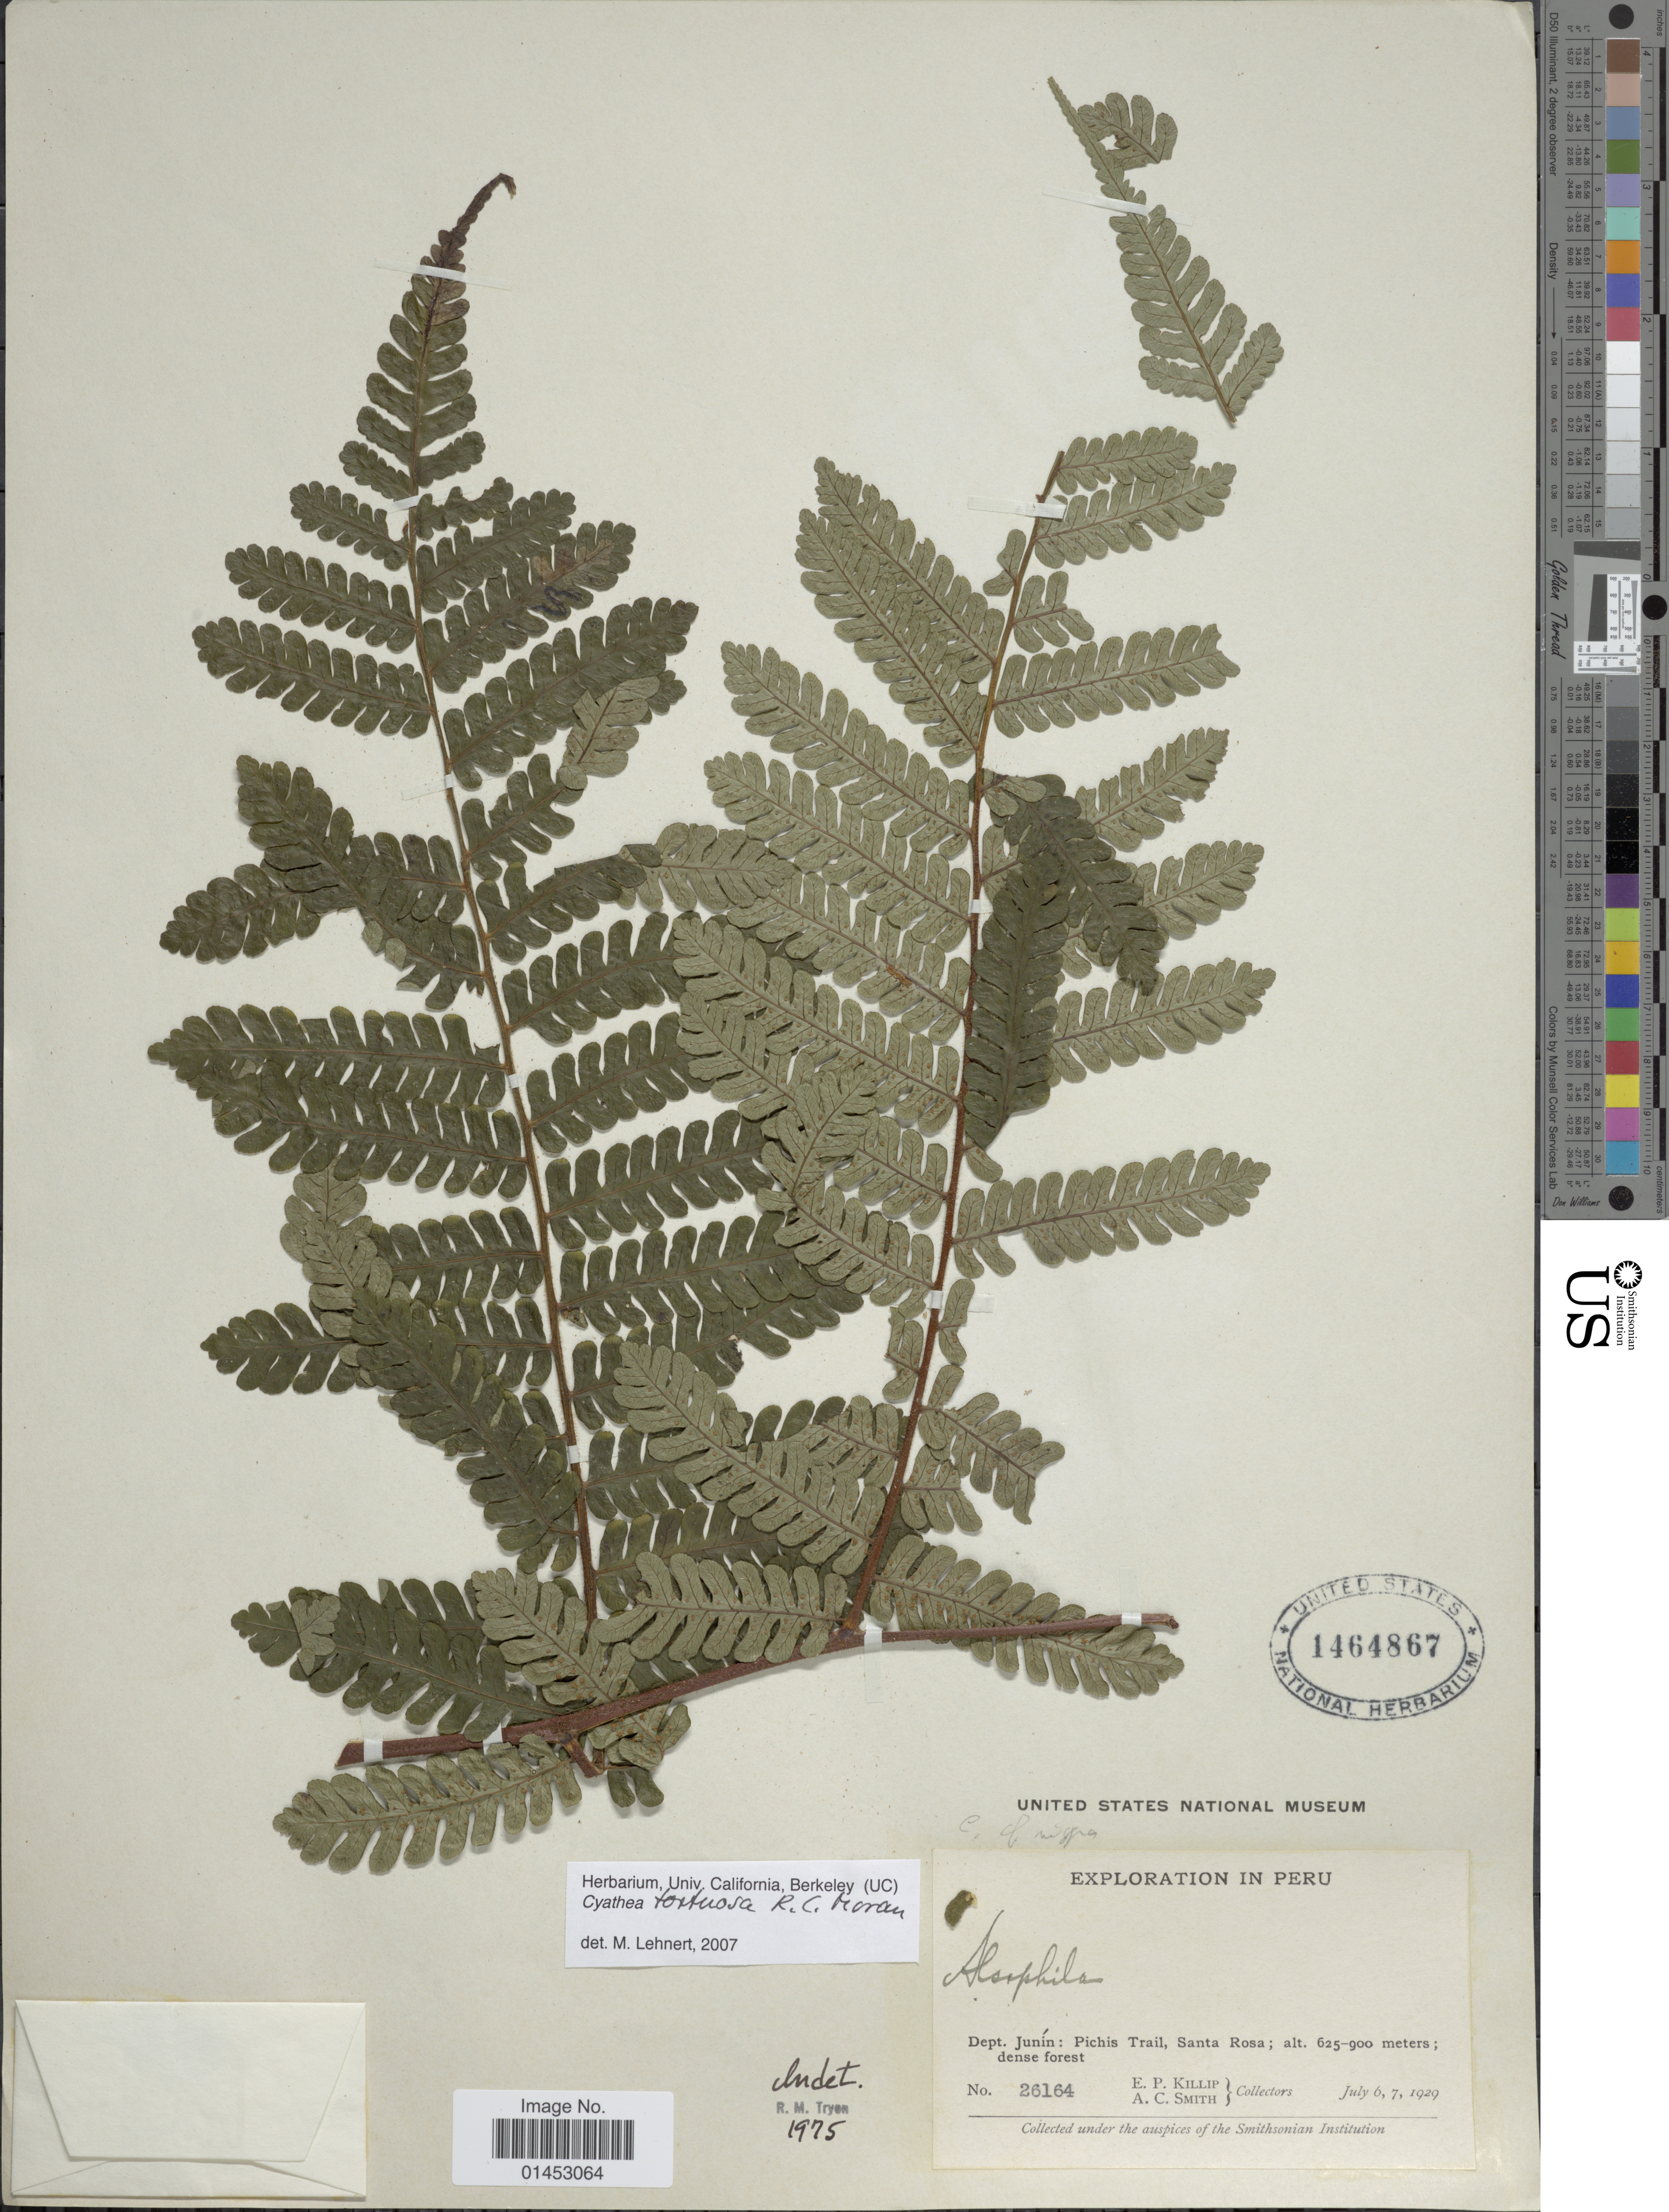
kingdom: Plantae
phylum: Tracheophyta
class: Polypodiopsida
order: Cyatheales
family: Cyatheaceae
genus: Cyathea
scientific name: Cyathea tortuosa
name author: R.C. Moran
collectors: E. P. Killip & A. C. Smith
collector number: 26164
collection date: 1929-07-06/1929-07-07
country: Peru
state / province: Junín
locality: Dept. Junín: Pichis trail, Santa Rosa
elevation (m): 625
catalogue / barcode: US 1464867